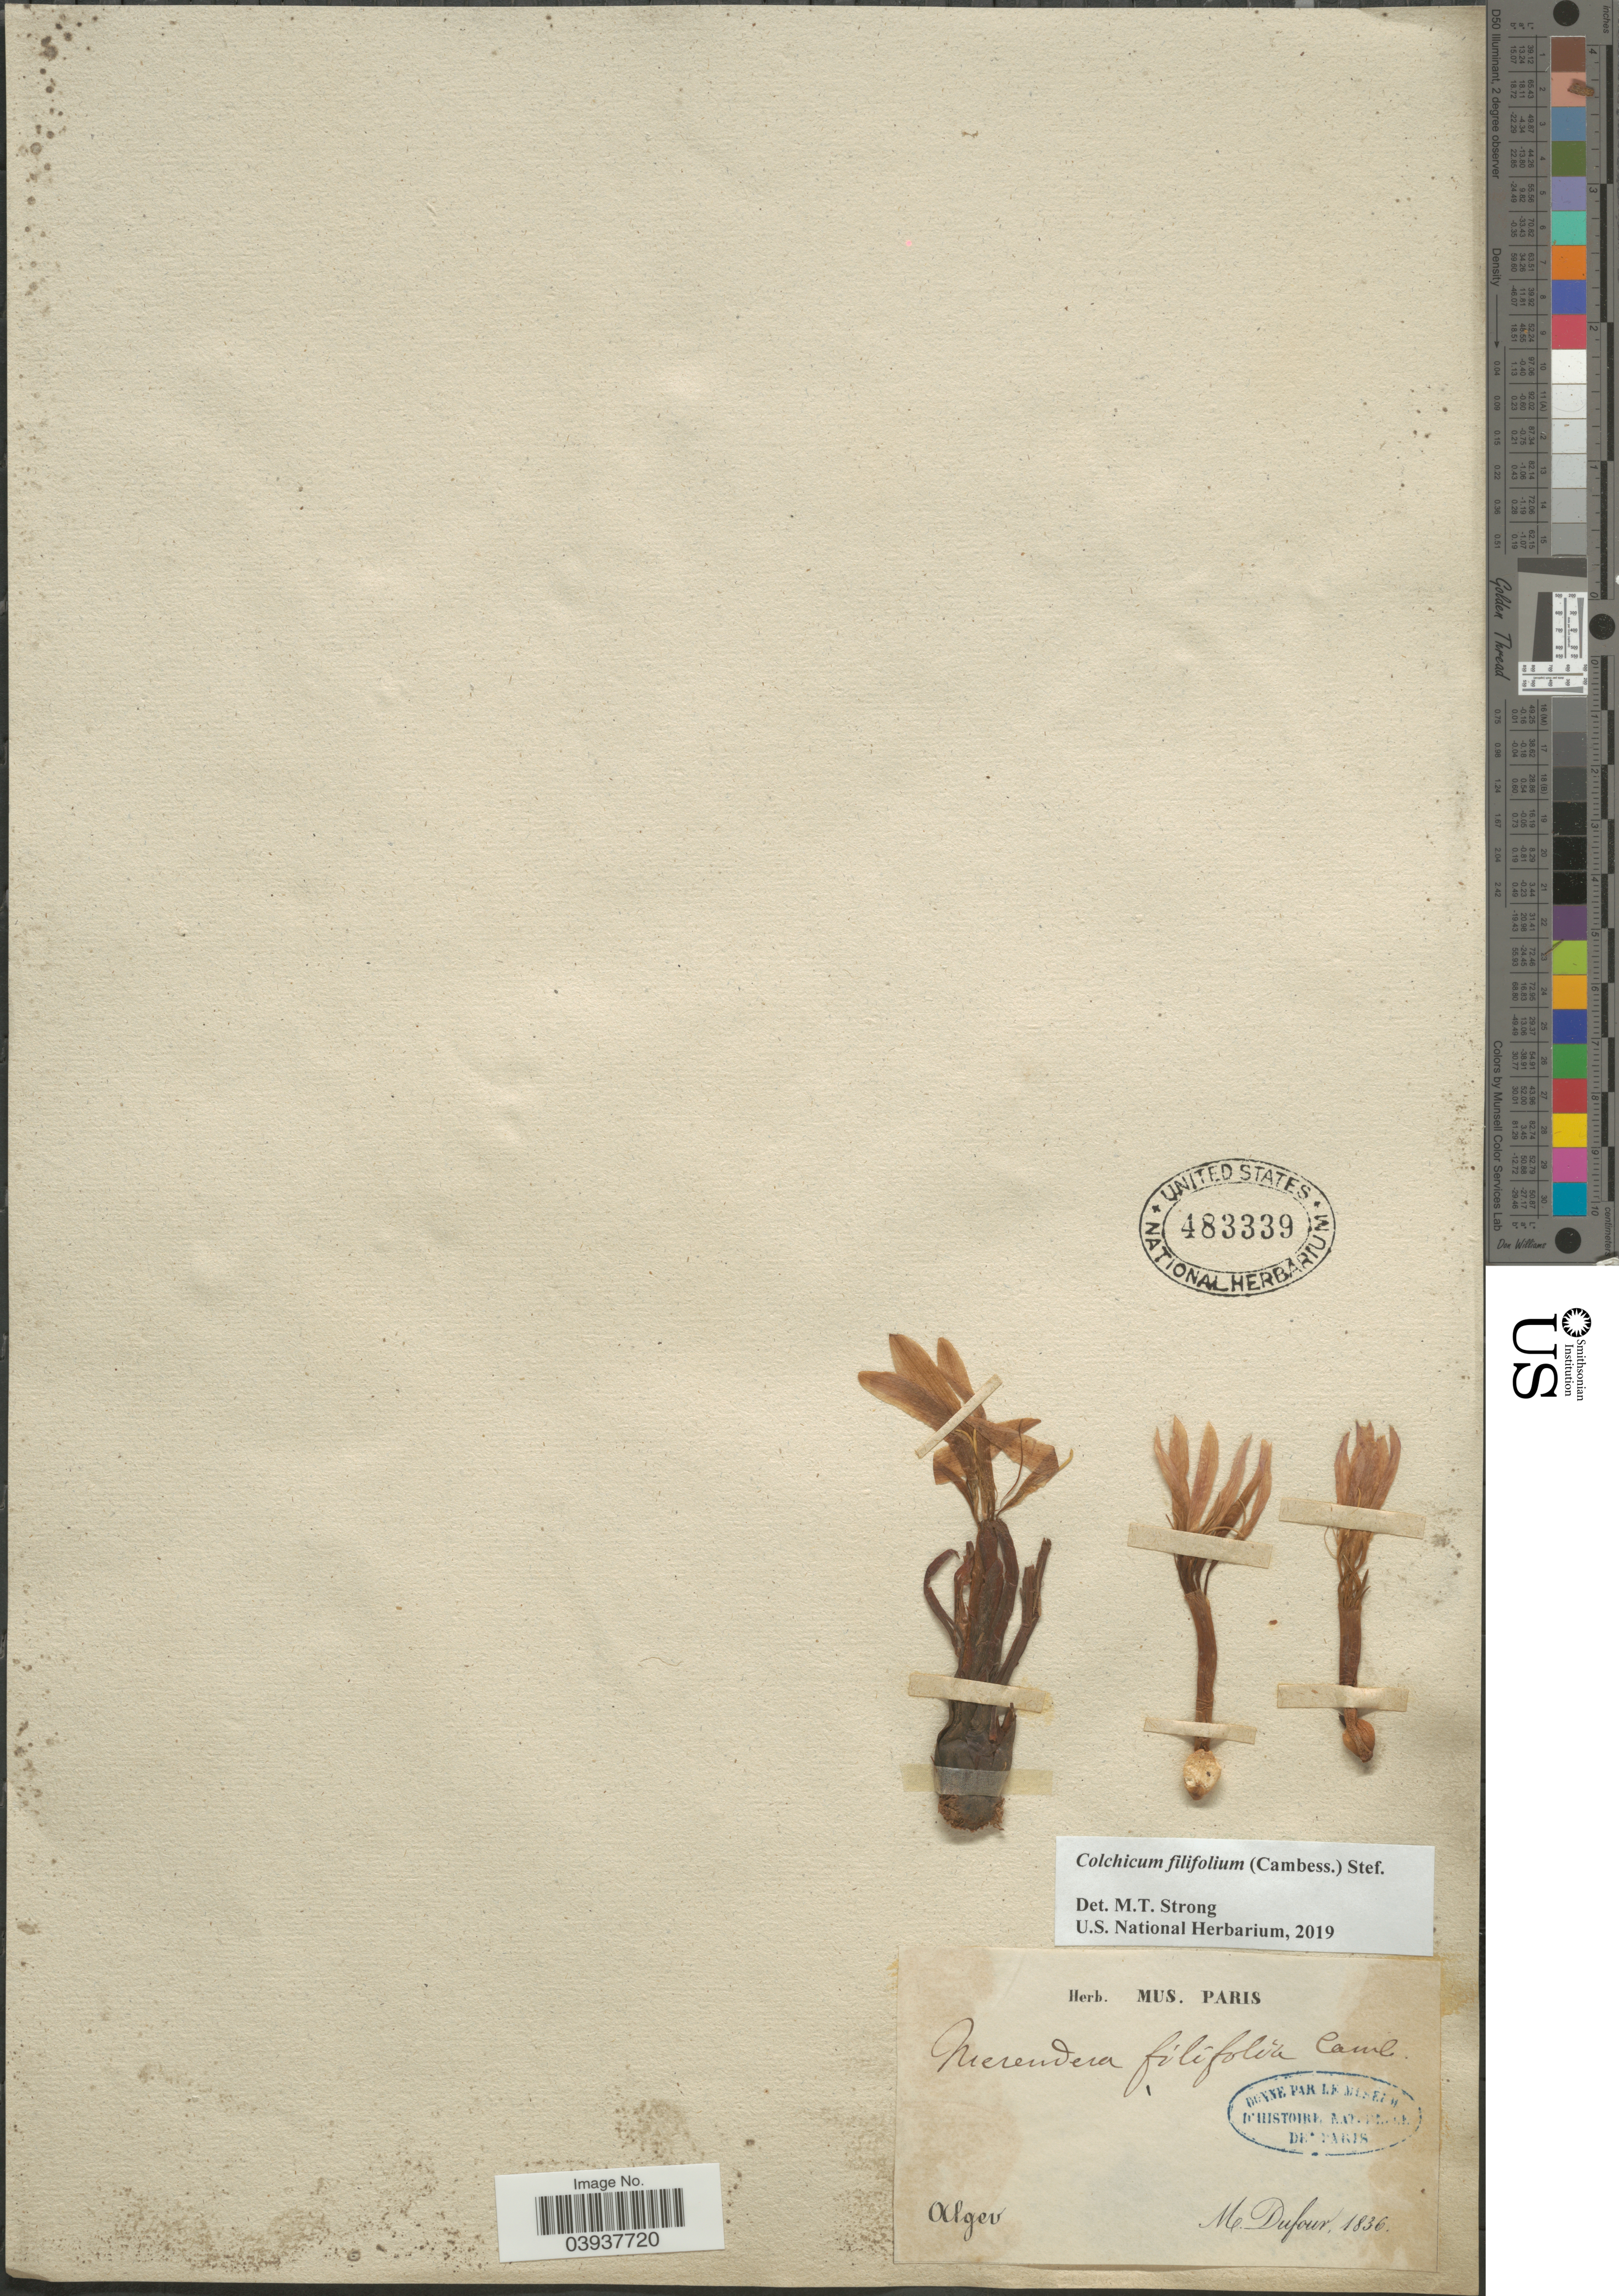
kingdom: Plantae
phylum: Tracheophyta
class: Liliopsida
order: Liliales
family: Colchicaceae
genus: Colchicum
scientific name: Colchicum filifolium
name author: (Cambess.) Stef.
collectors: M. Dufour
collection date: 1836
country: Algeria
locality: Alger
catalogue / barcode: US 483339